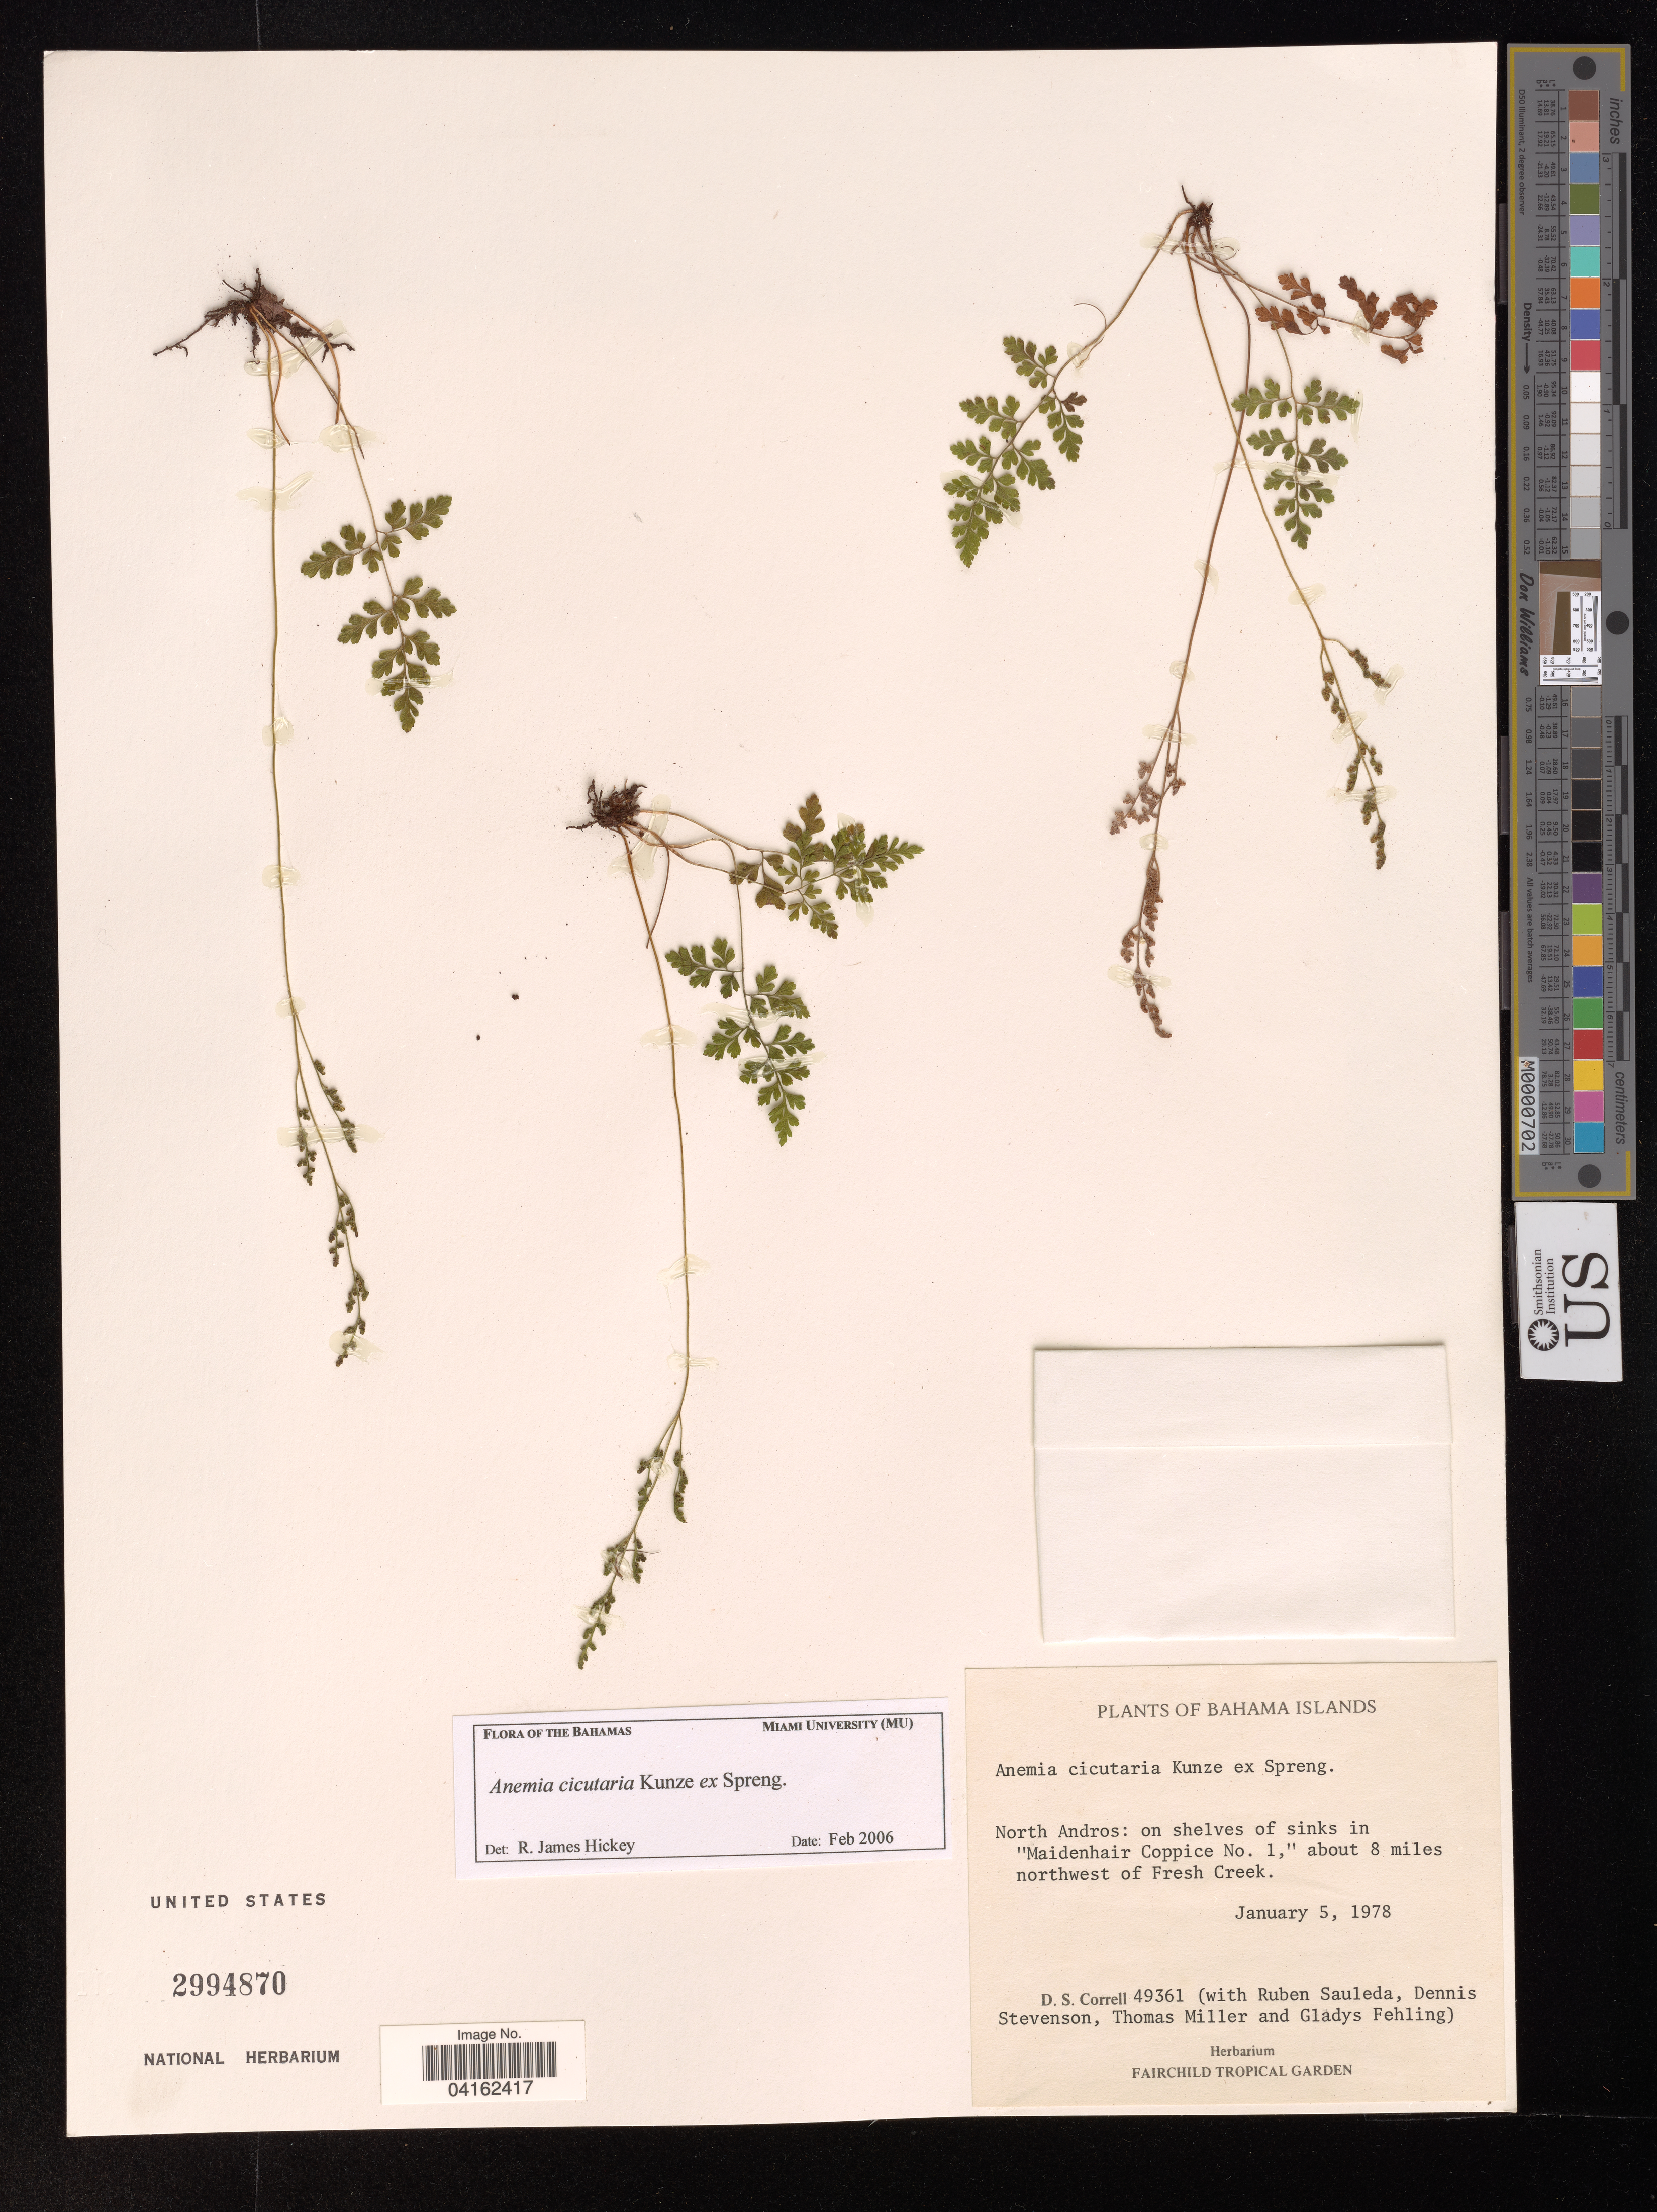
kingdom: Plantae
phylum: Tracheophyta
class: Polypodiopsida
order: Schizaeales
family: Anemiaceae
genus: Anemia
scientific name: Anemia cicutaria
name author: Kunze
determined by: Hickey, R. J.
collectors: D. S. Correll, R. Sauleda, D. Stevenson & T. Miller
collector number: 49361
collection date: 1978-01-05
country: Bahamas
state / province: North Andros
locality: On shelves of sinks in "Maidenhair Coppice No. 1," about 8 miles northwest of Fresh Creek.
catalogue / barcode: US 2994870